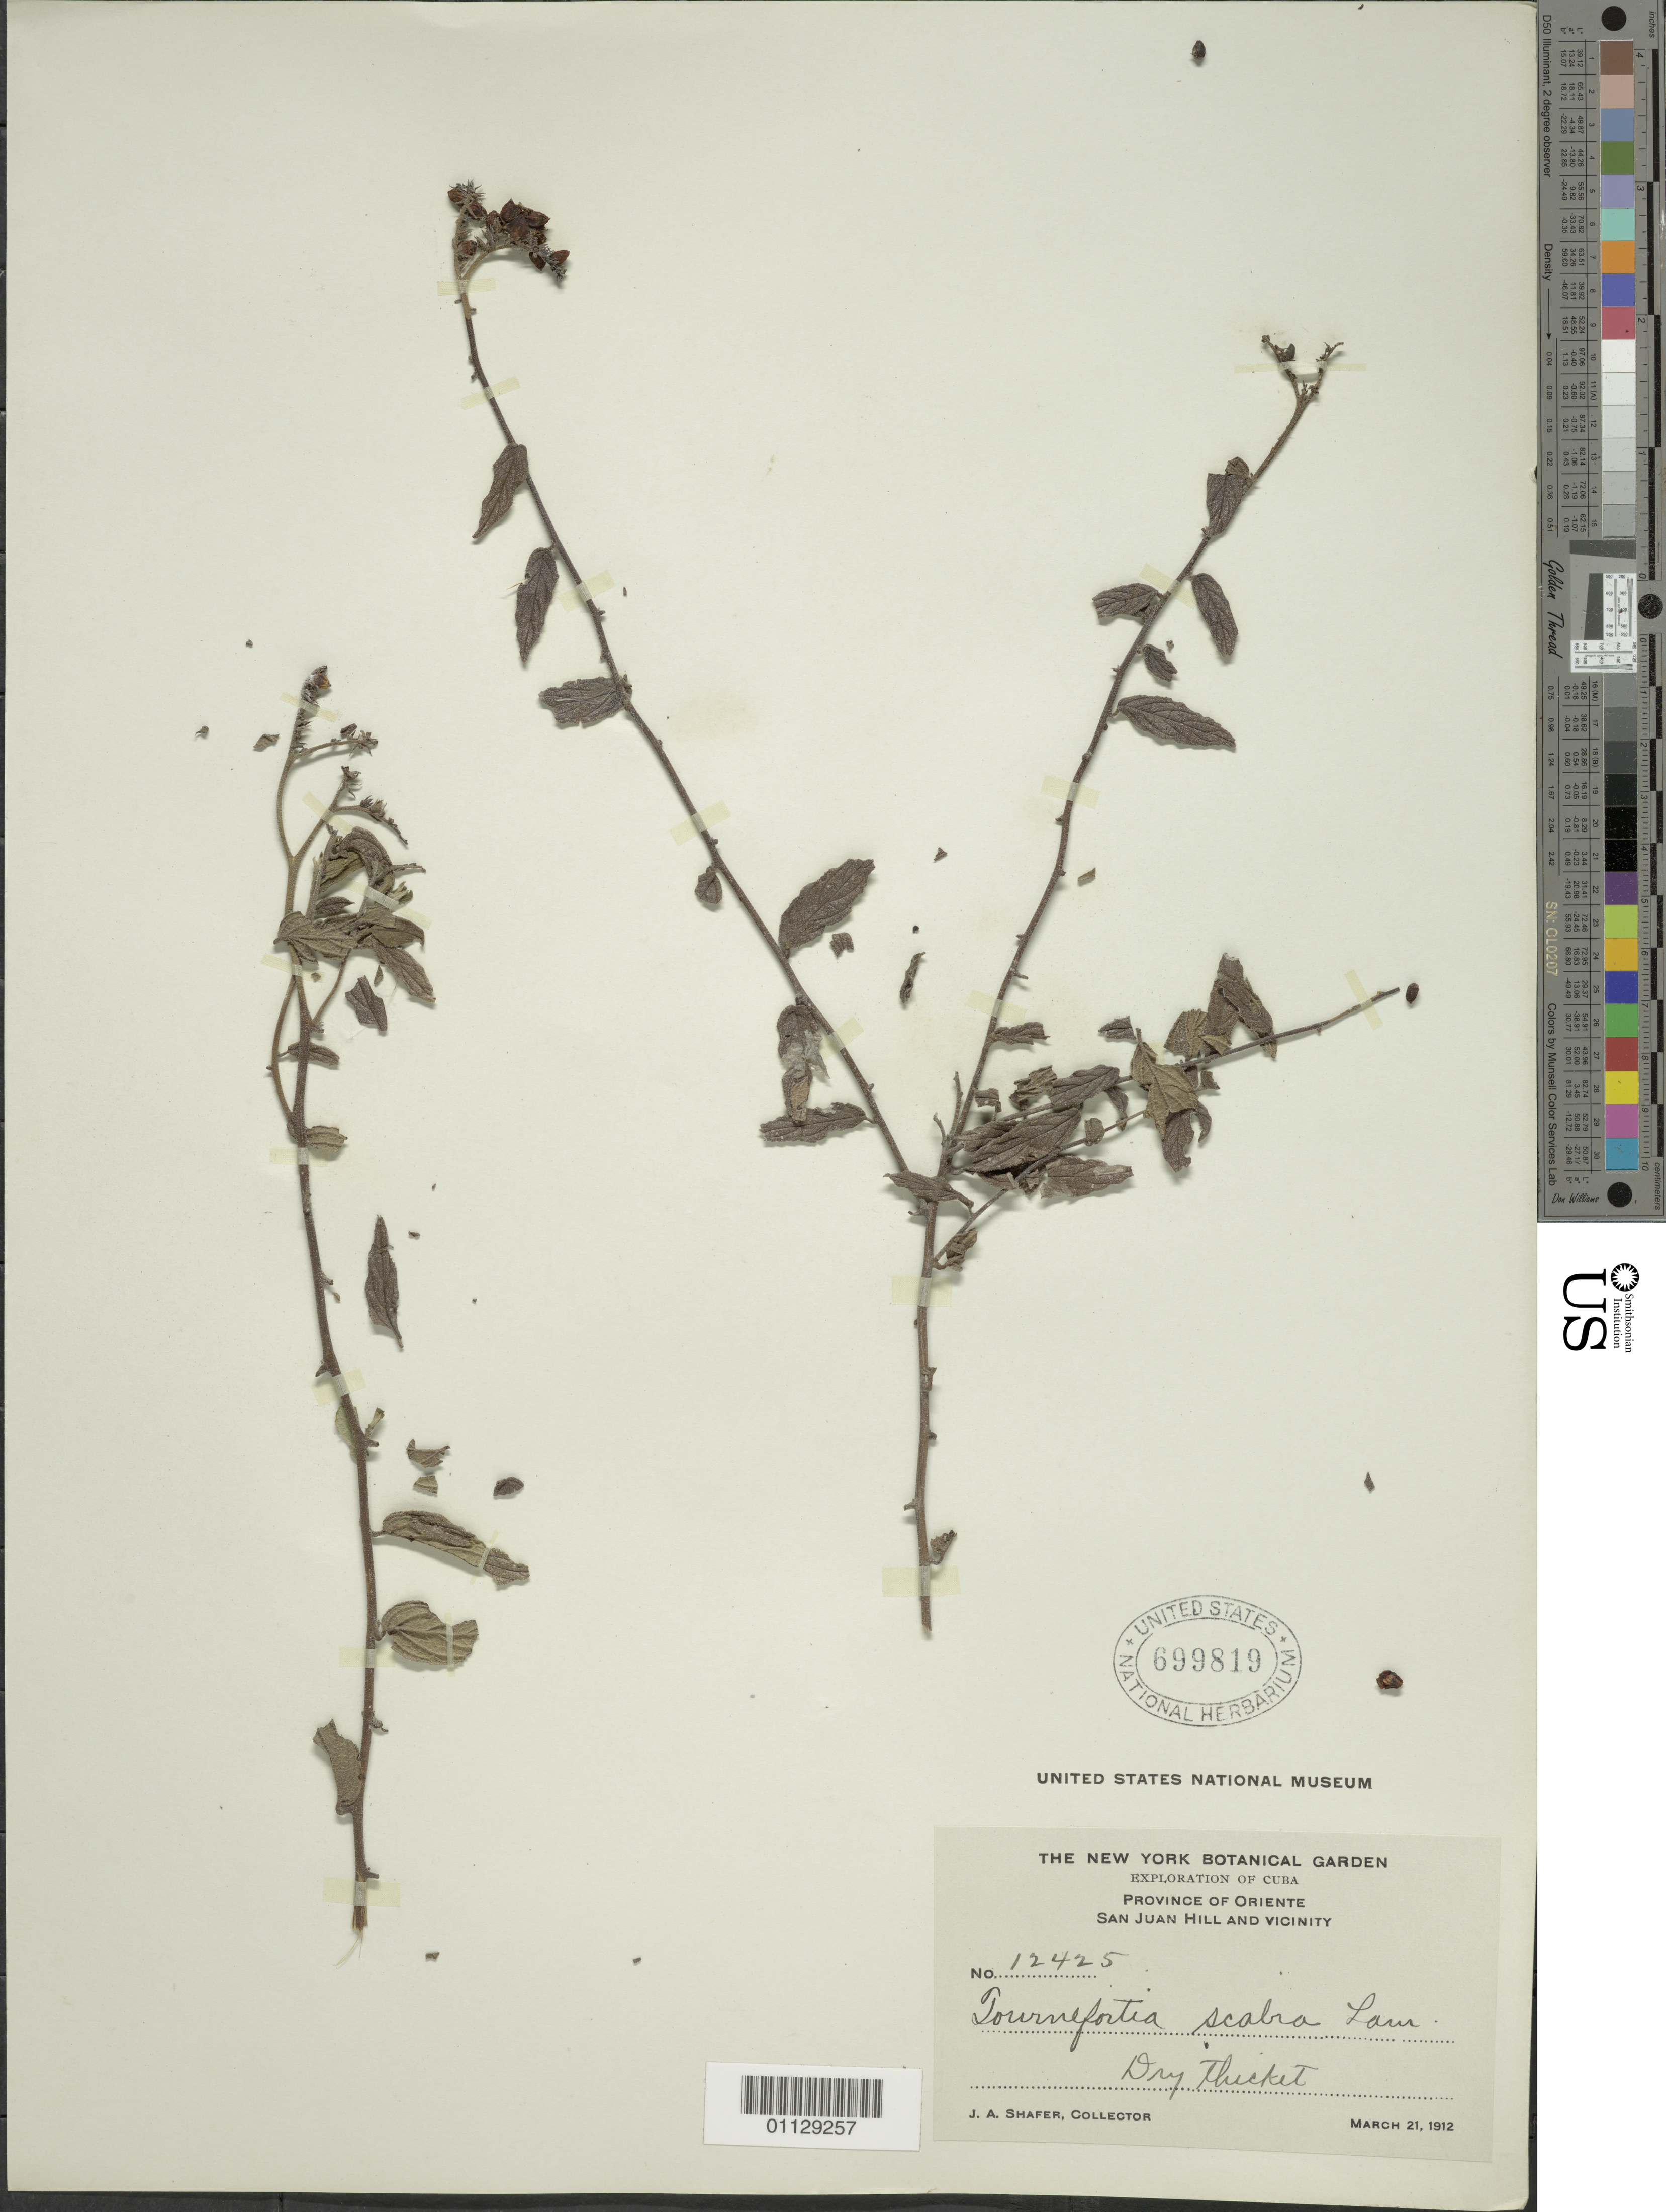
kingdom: Plantae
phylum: Tracheophyta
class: Magnoliopsida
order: Boraginales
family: Heliotropiaceae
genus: Tournefortia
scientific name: Tournefortia scabra var. scabra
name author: Lam.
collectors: J. A. Shafer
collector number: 6320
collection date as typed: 05 Mar 1952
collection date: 1952-03-05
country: Jamaica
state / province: Clarendon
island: Jamaica I.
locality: Knox College, Spaldings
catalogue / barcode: US 699819